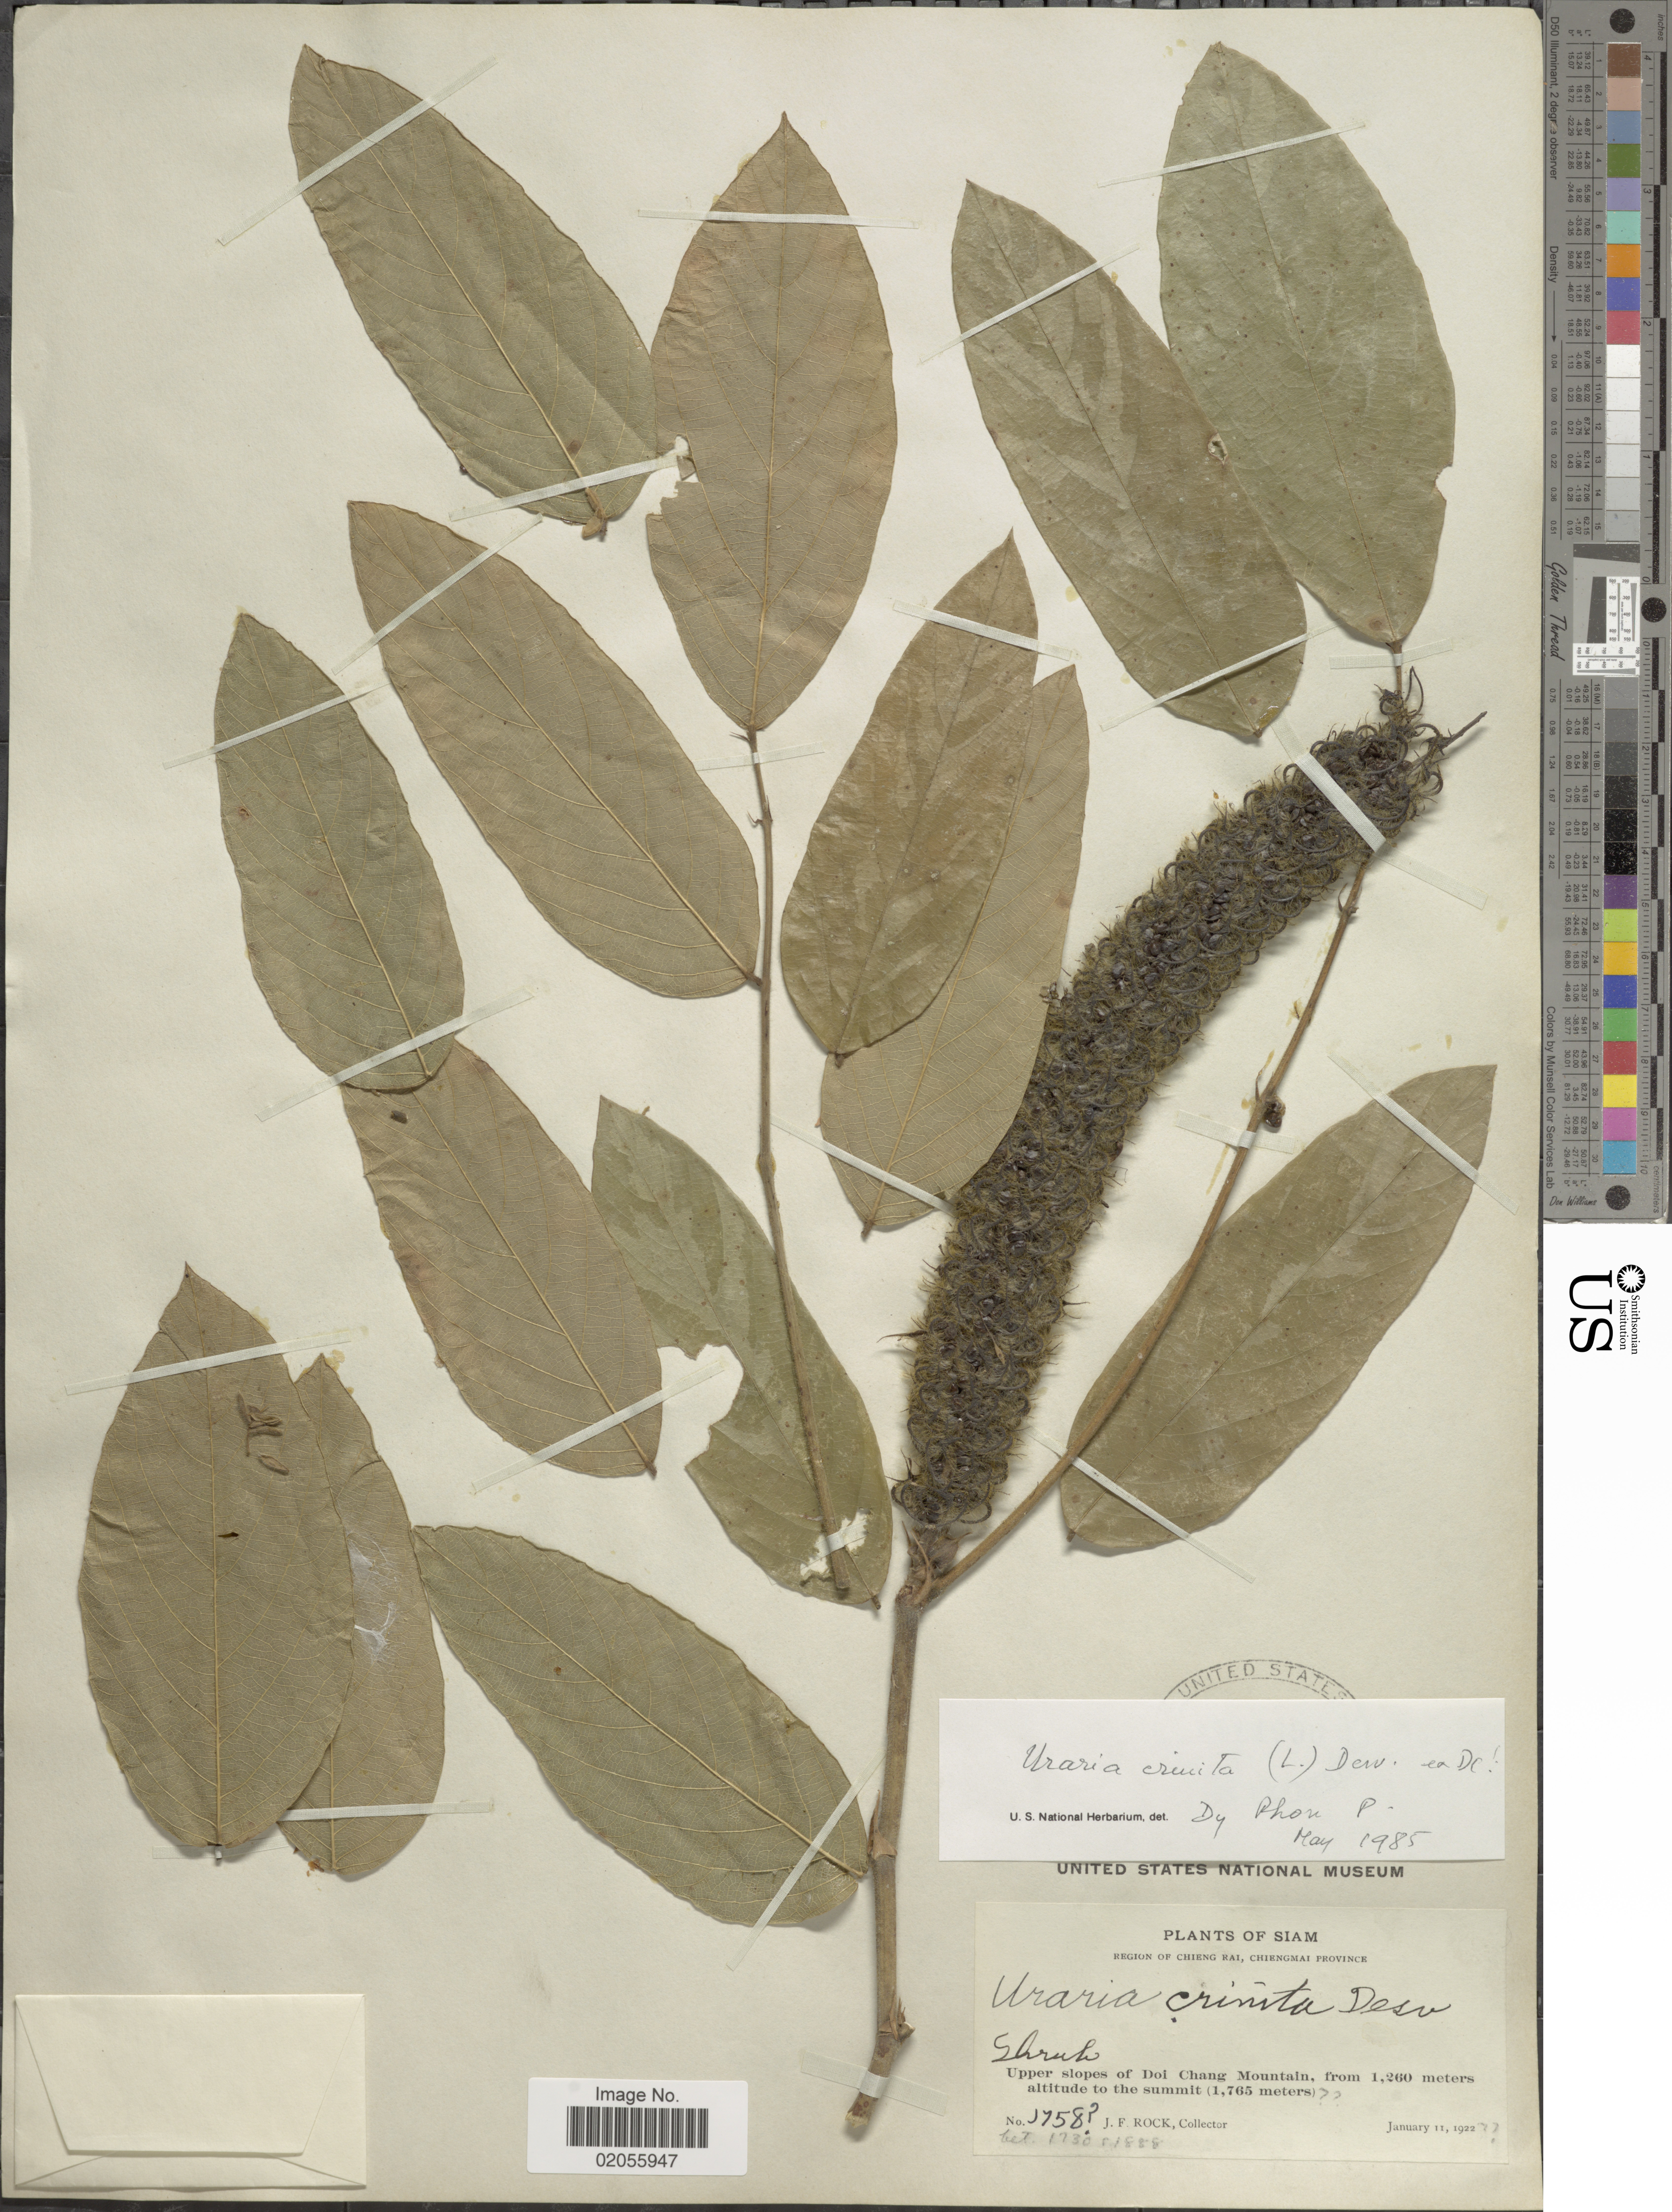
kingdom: Plantae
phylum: Tracheophyta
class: Magnoliopsida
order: Fabales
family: Fabaceae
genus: Uraria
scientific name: Uraria crinita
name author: (L.) Desv.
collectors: J. Rock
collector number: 1758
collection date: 1922-01-11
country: Thailand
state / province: Chiang Mai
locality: Region of Chieng Rai, Chiengmai province, Upper slopes of Doi Chang Mountain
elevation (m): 1260